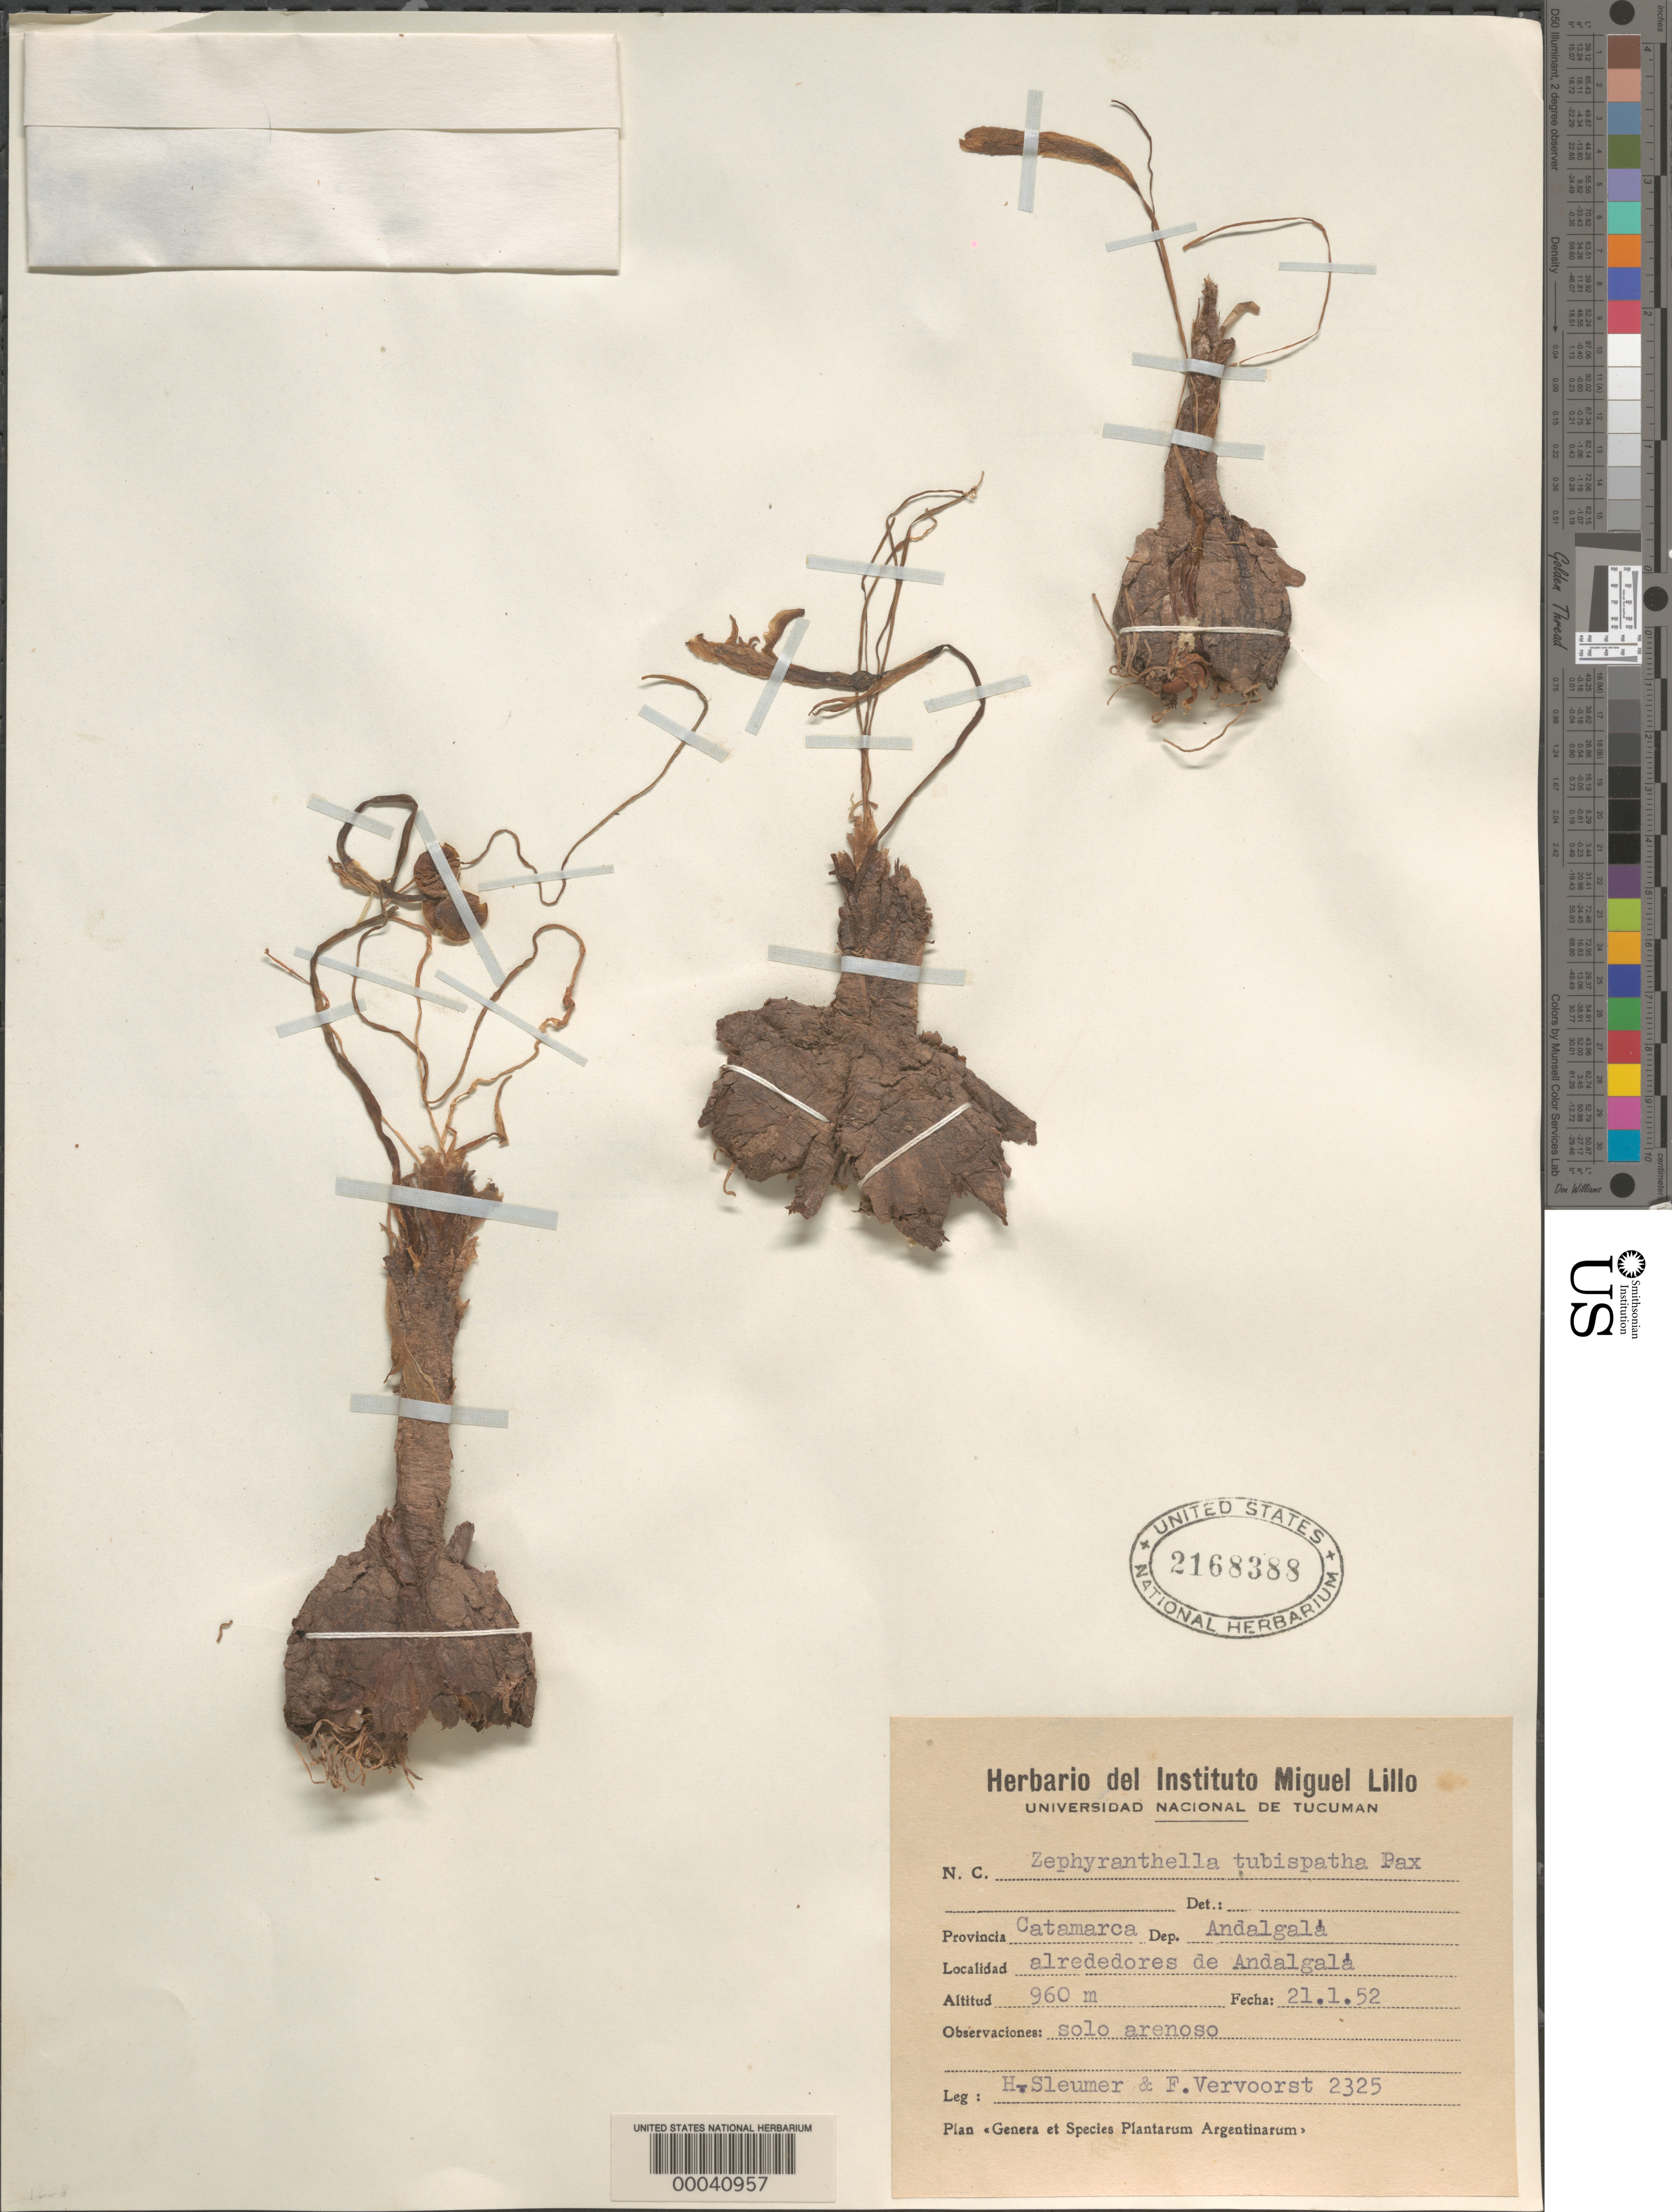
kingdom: Plantae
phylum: Tracheophyta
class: Liliopsida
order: Asparagales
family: Amaryllidaceae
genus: Zephyranthes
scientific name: Zephyranthes tubispatha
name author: (L'Hér.) Hub.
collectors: H. O. Sleumer & F. B. Vervoorst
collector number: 2325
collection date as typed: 21 Jan 1952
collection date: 1952-01-21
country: Argentina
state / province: Catamarca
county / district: Andalgalá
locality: Near Andalgala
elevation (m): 960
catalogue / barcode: US 2168388